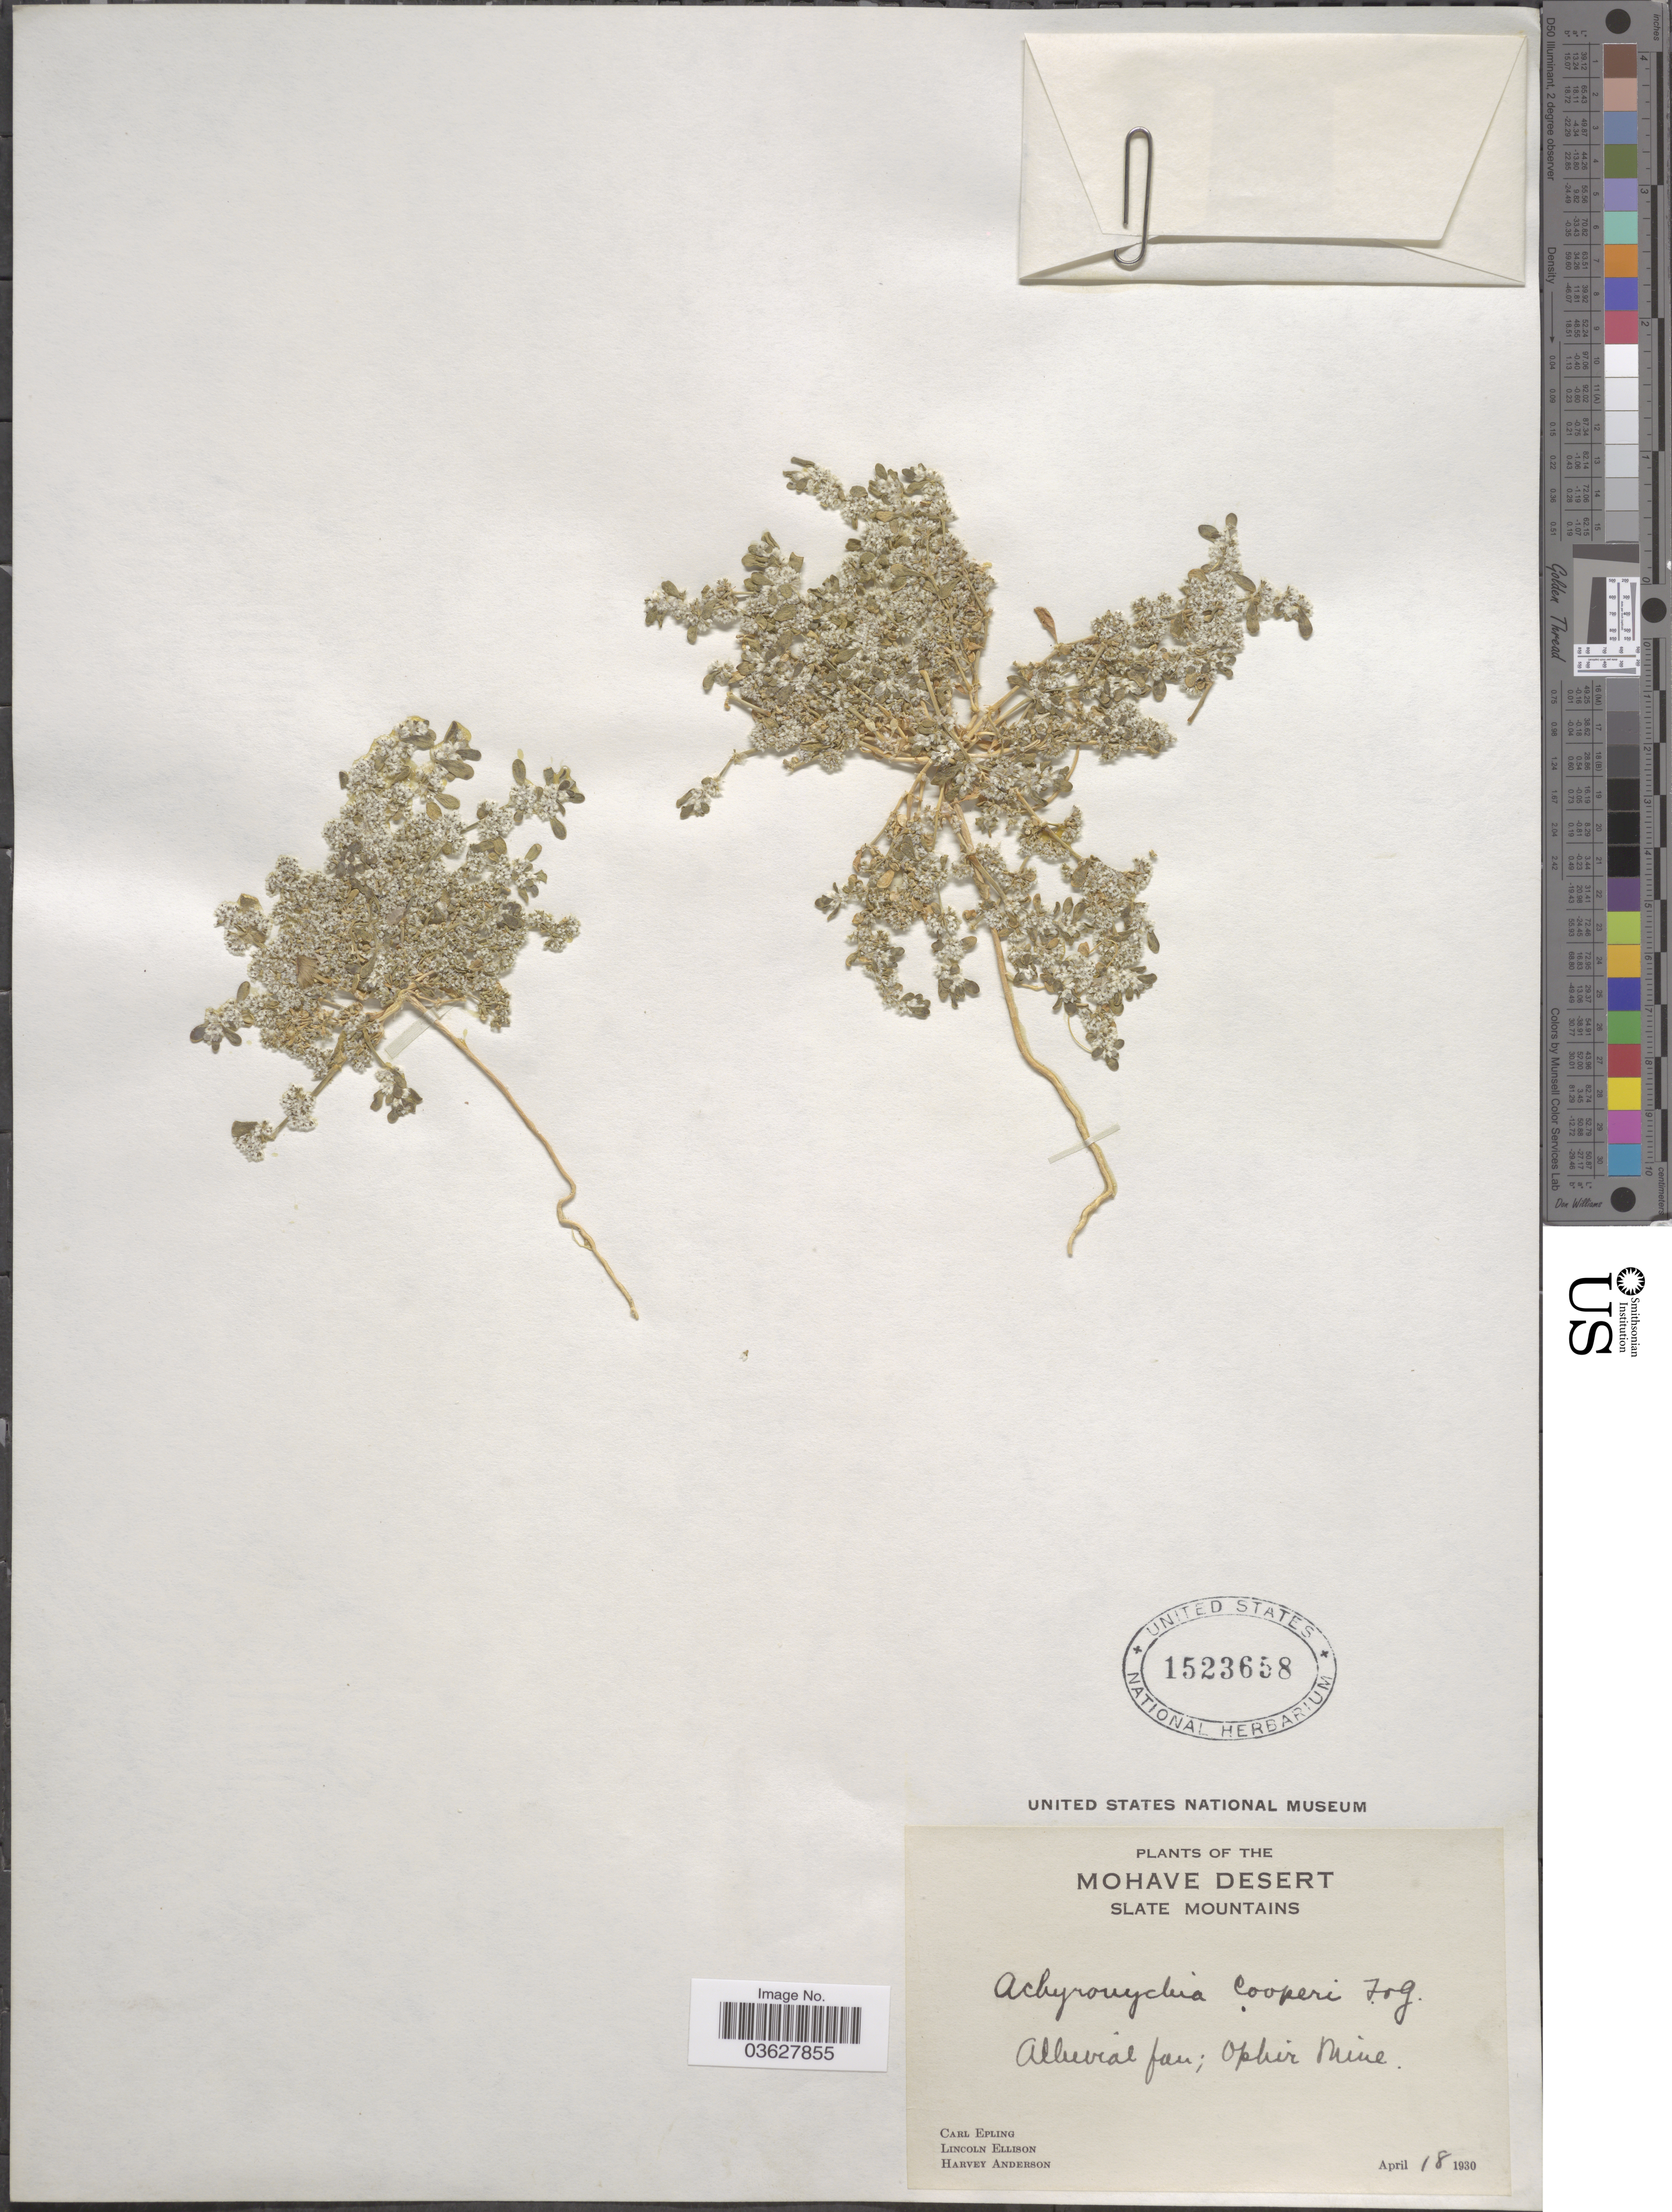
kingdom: Plantae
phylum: Tracheophyta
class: Magnoliopsida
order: Caryophyllales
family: Caryophyllaceae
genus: Achyronychia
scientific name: Achyronychia cooperi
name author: A. Gray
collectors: C. C. Epling, L. Ellison & H. Anderson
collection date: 1930-04-18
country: United States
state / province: Nevada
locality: Mohave Desert. Slate Mountains. Ophir Mine.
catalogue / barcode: US 1523658